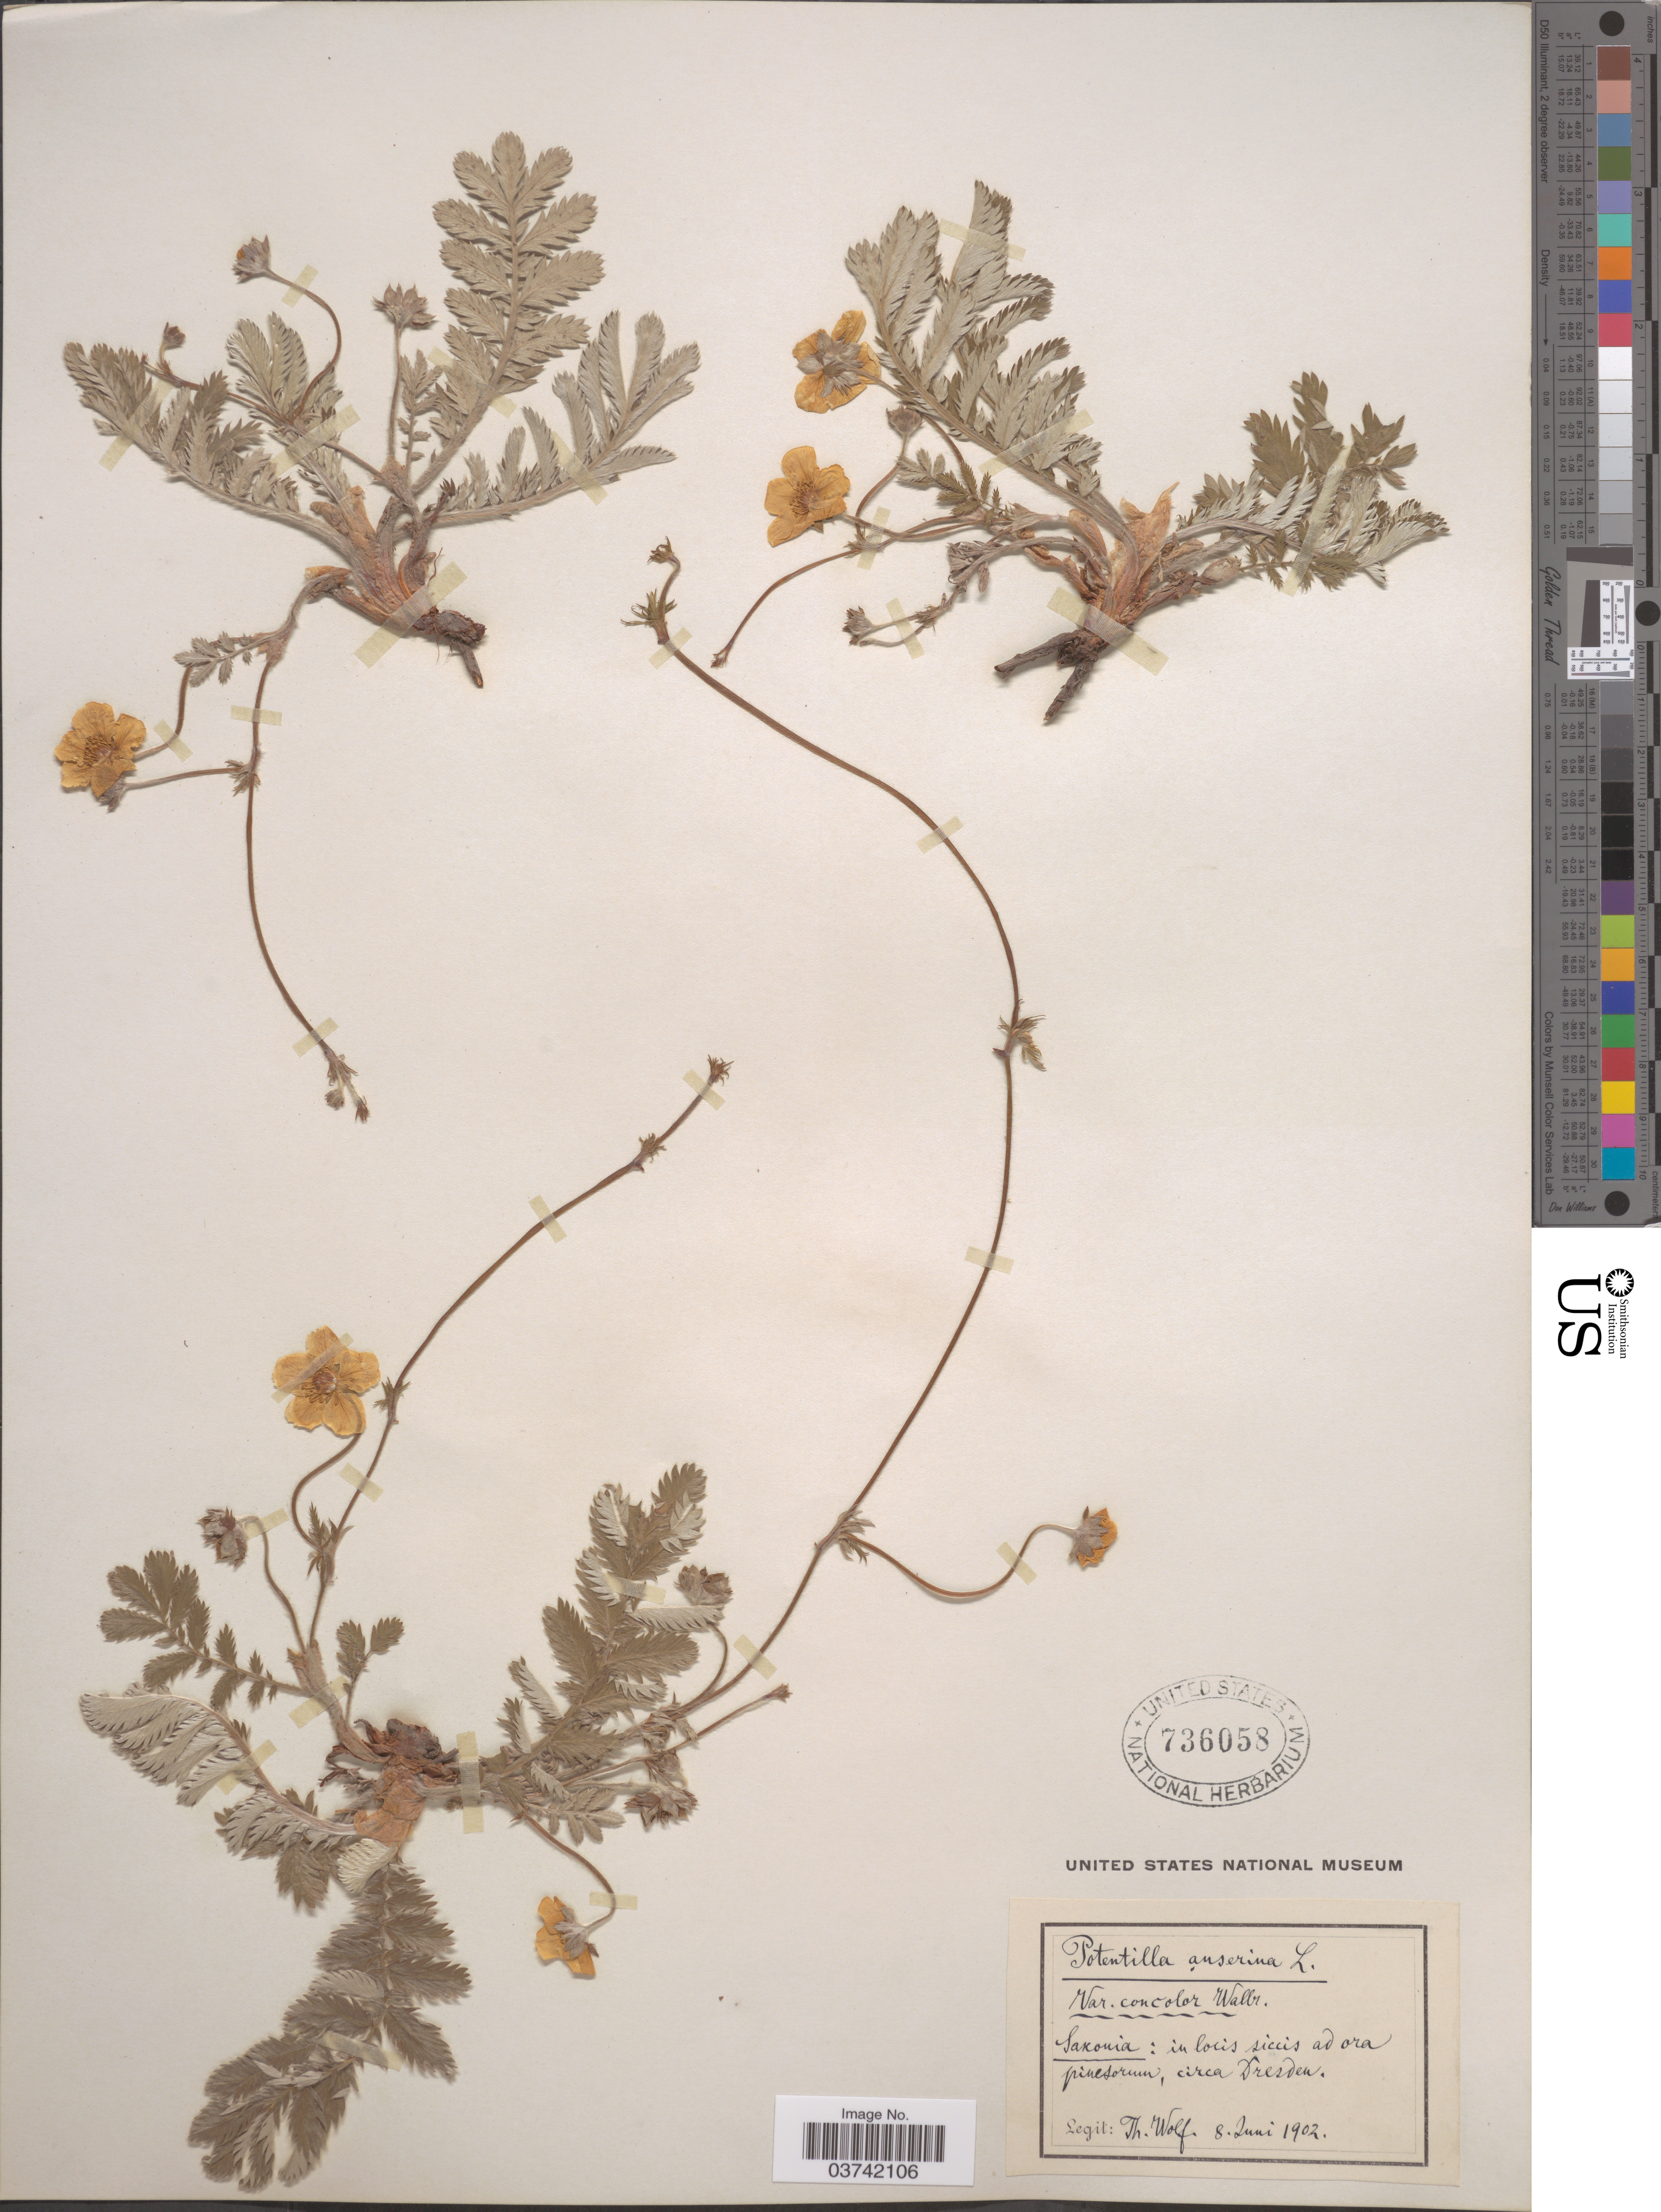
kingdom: Plantae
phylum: Tracheophyta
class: Magnoliopsida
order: Rosales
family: Rosaceae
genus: Argentina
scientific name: Argentina anserina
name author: (L.) Rydb.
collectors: T. Wolf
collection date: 1902-06-08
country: Germany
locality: Saxonia: in locis siccis ad ora pinesorum, circa Dresden.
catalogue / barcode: US 736058